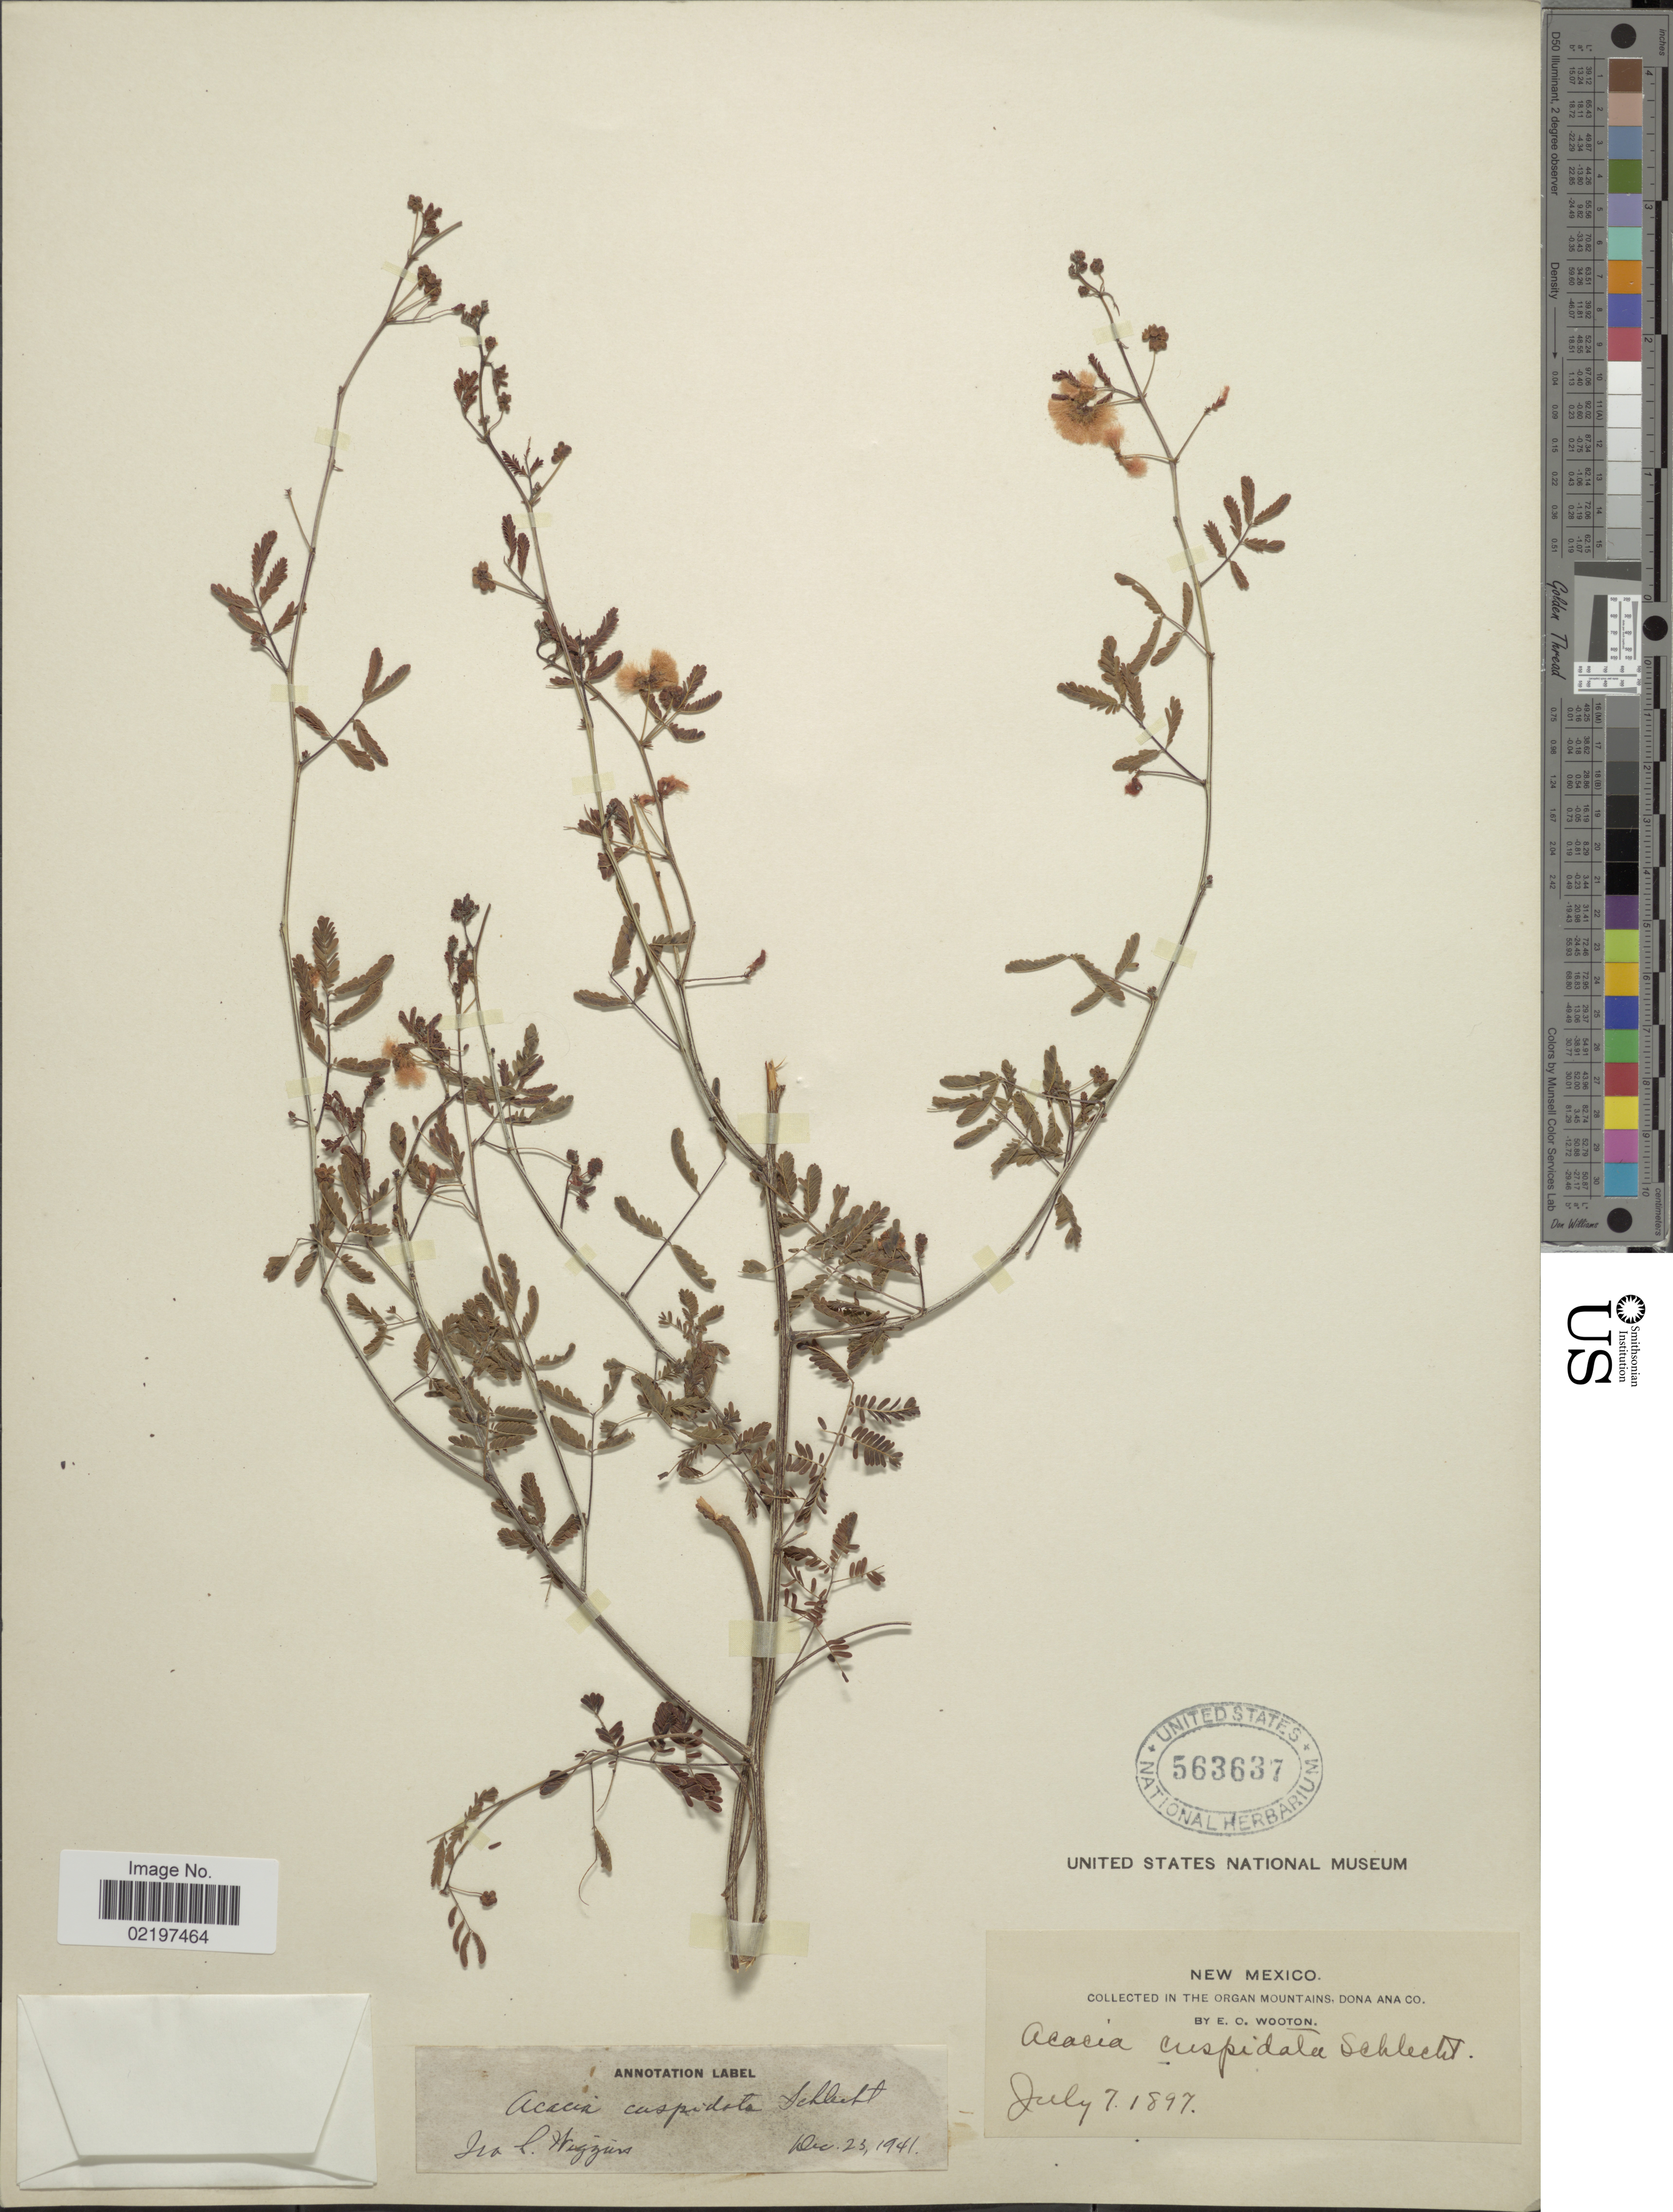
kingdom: Plantae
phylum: Tracheophyta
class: Magnoliopsida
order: Fabales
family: Fabaceae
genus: Acaciella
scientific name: Acaciella angustissima var. texensis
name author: (Nutt. ex Torr. & A. Gray) L. Rico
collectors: E. O. Wooton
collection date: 1897-07-07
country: United States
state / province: New Mexico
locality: Organ Mountains, Dona Ana Co.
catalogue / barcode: US 563637